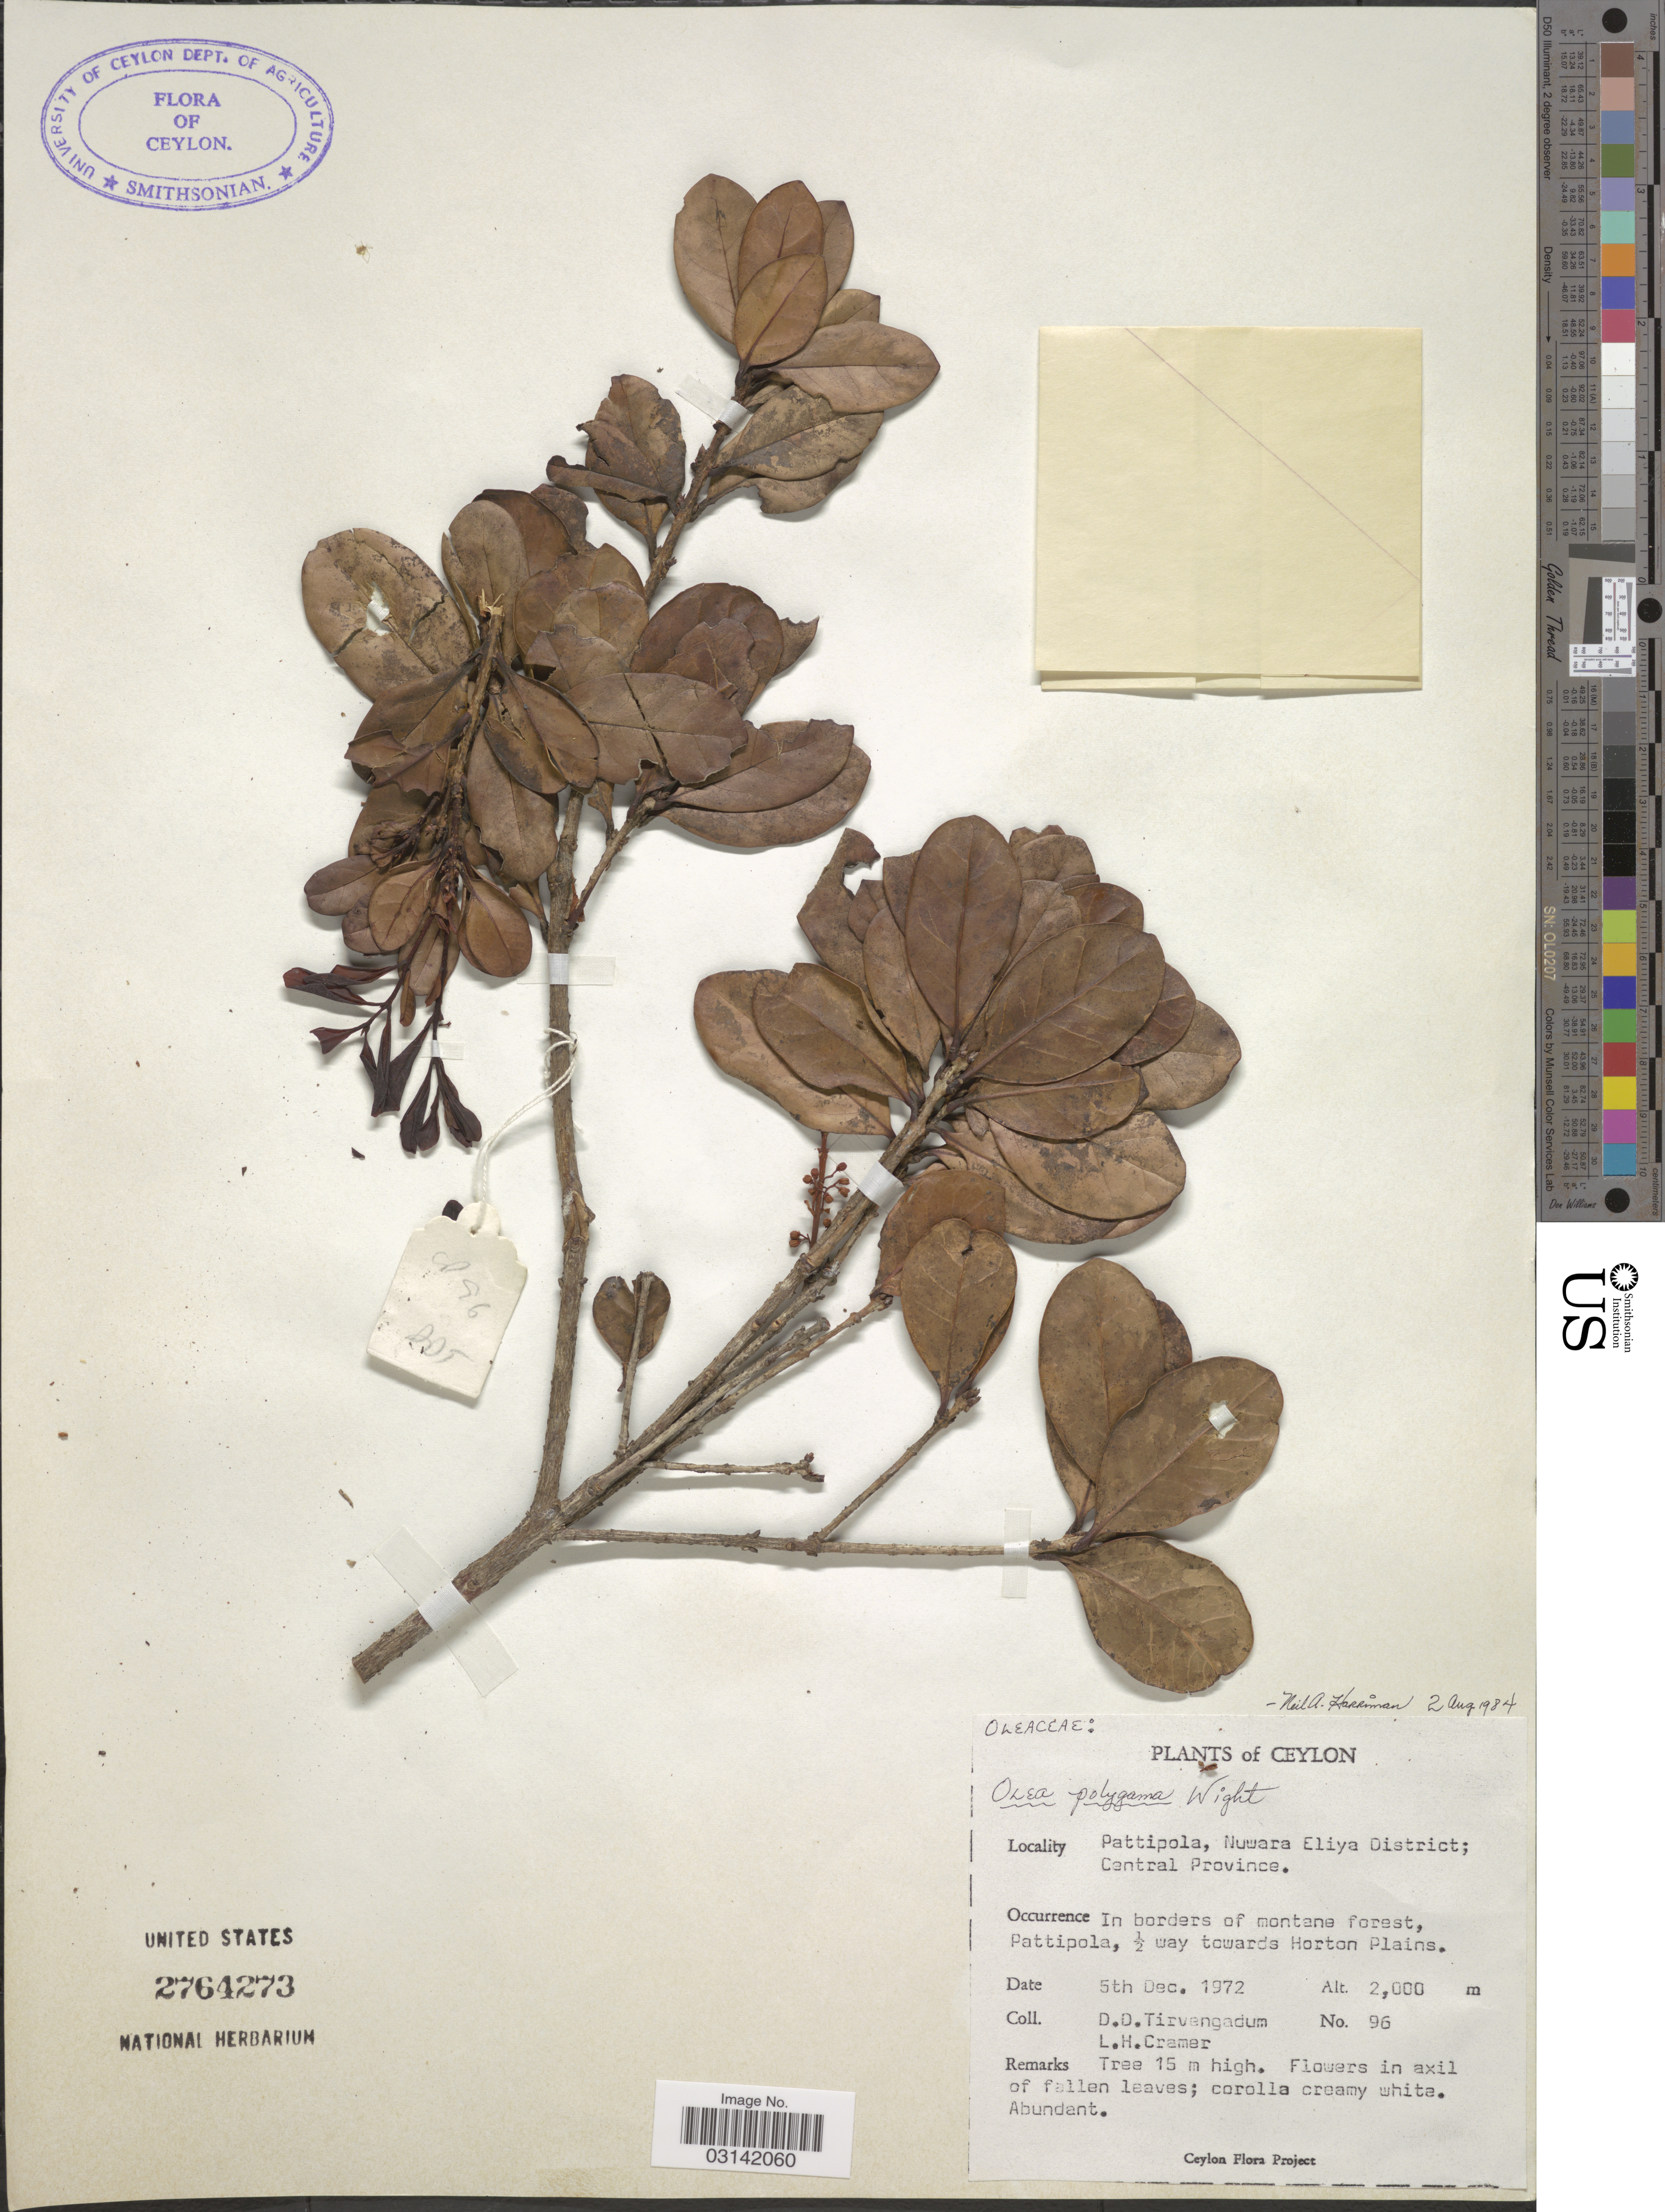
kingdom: Plantae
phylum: Tracheophyta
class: Magnoliopsida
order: Lamiales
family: Oleaceae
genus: Tetrapilus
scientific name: Tetrapilus polygamus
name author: (Wight) L.A.S. Johnson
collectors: D. Tirvengadum & L. H. Cramer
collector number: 96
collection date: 1972-12-05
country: Sri Lanka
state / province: Central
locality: Ceylon, Pattipola, Nuwara Eliya District; Central Province. In borders of montane forest, Pattipola, ½ way towards Horton Plains.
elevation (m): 2000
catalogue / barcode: US 2764273